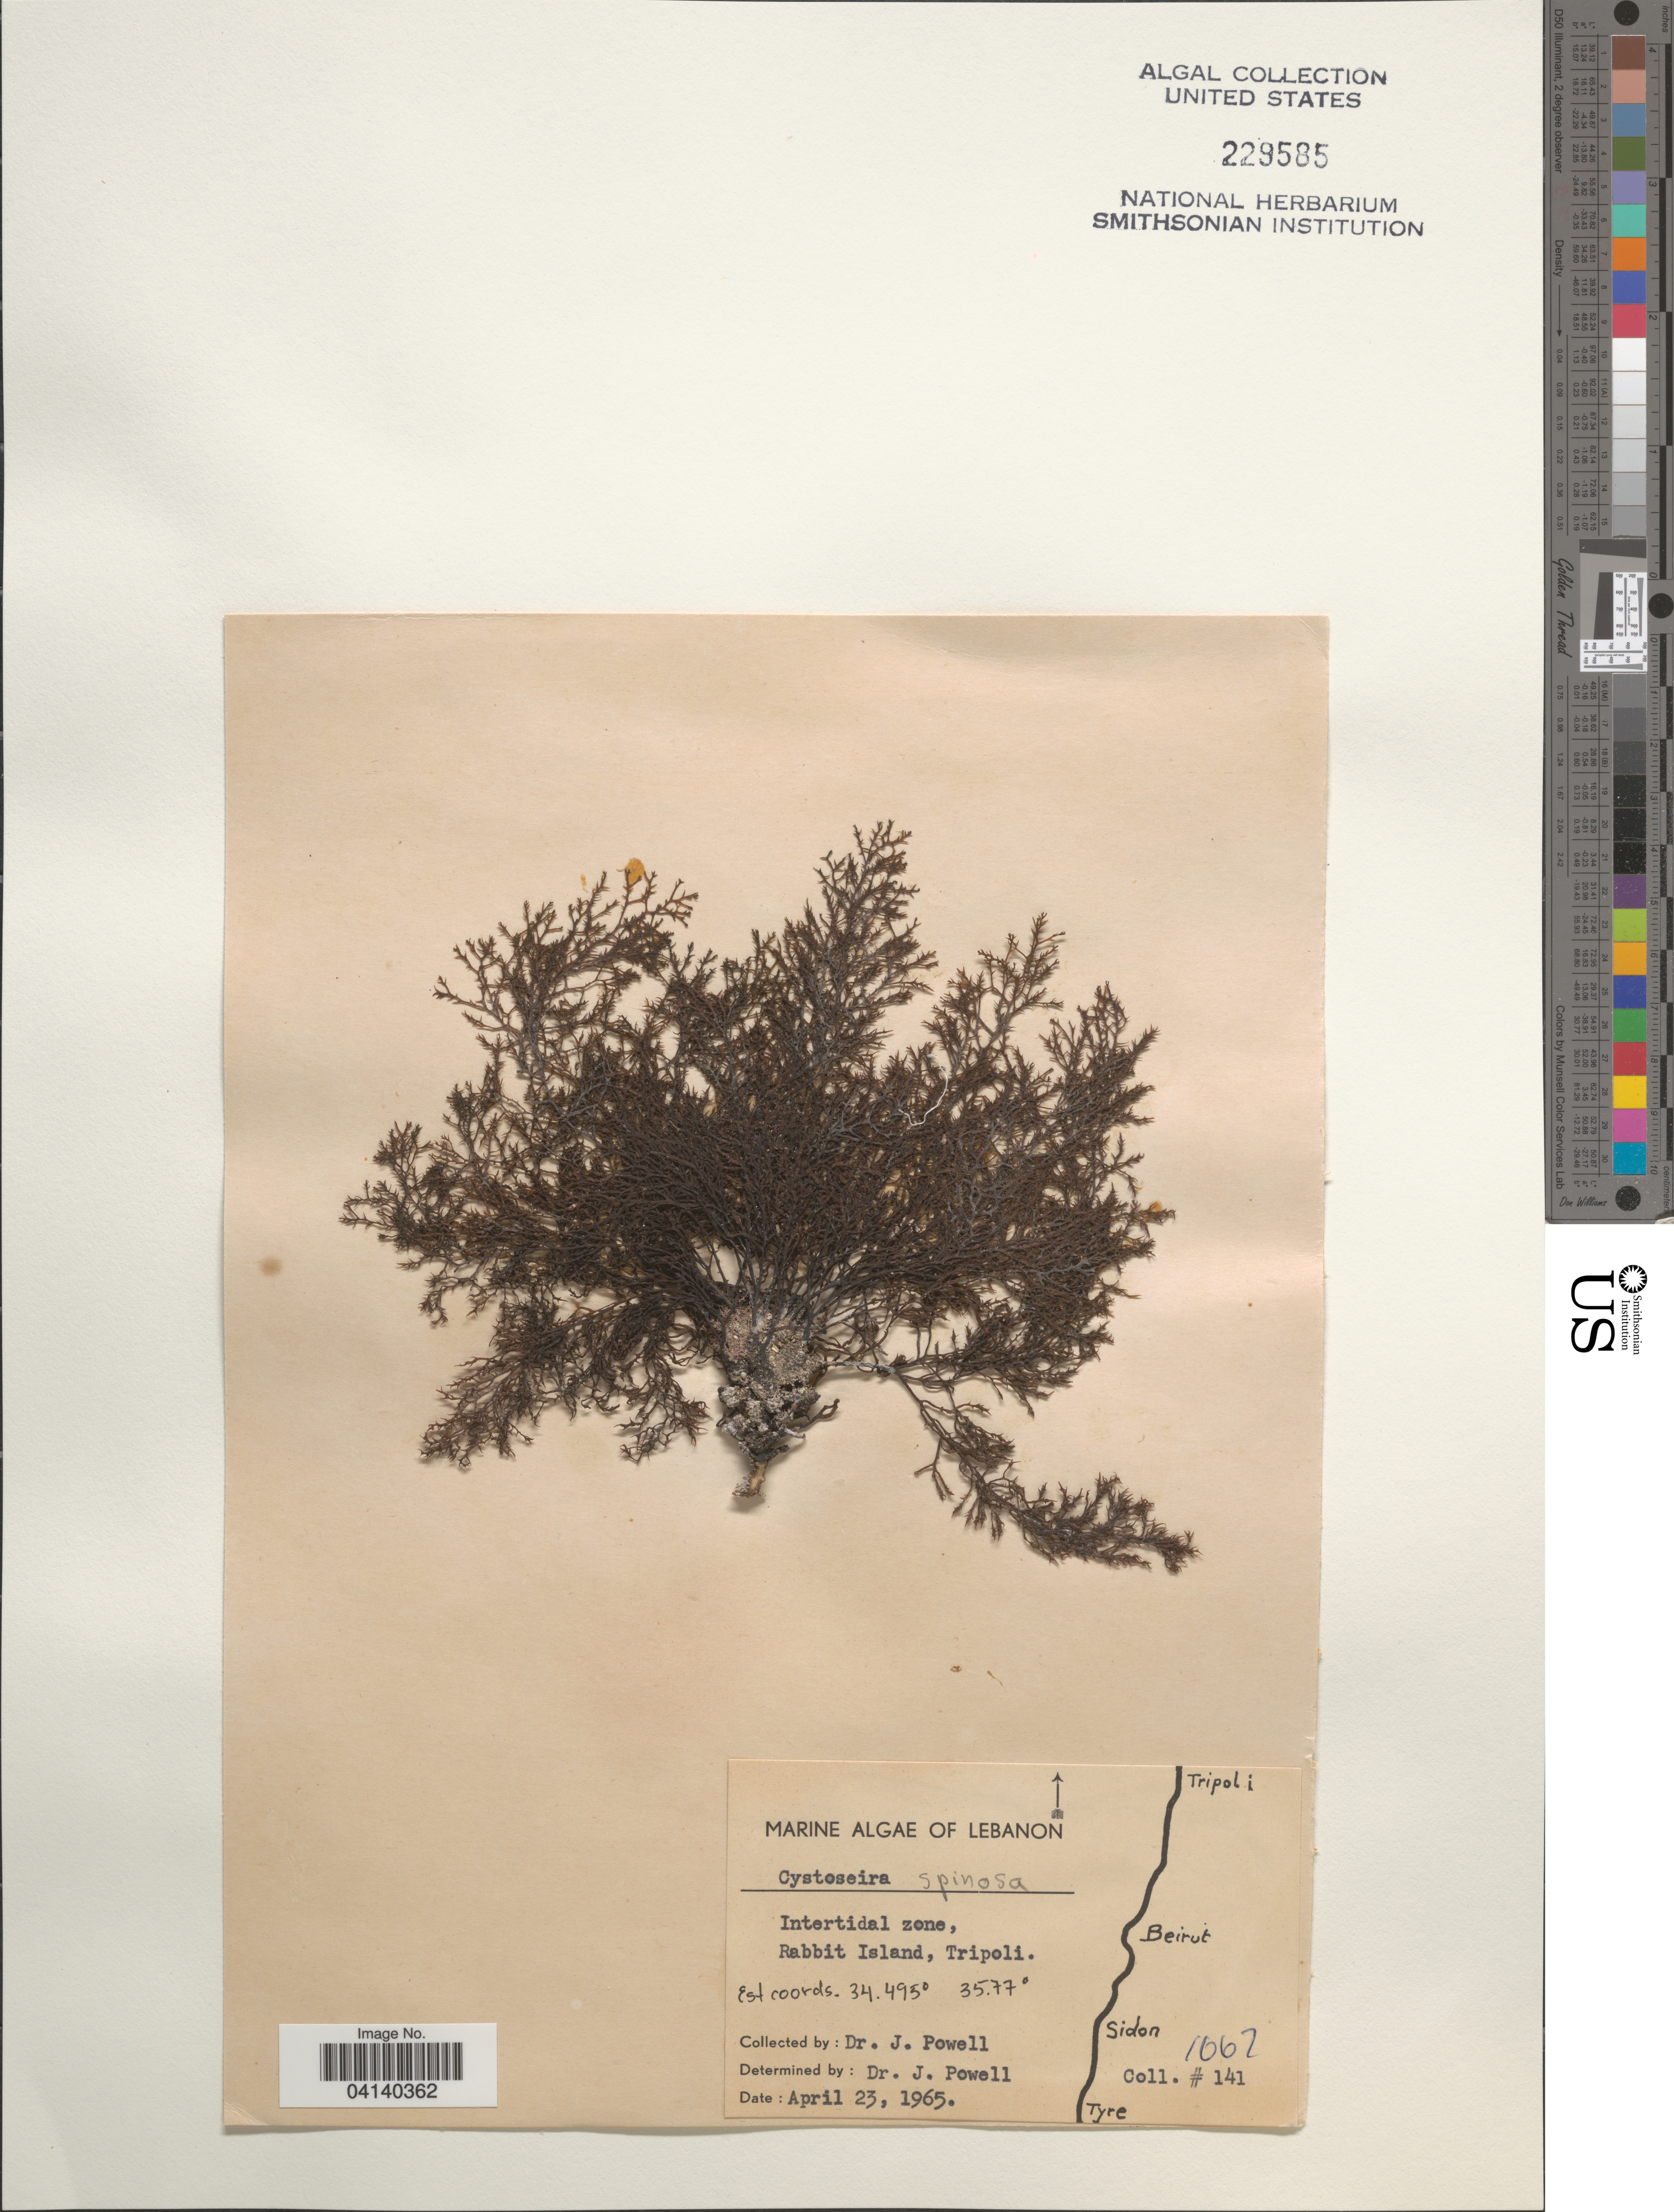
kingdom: Chromista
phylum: Ochrophyta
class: Phaeophyceae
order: Fucales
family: Sargassaceae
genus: Gongolaria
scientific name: Gongolaria montagnei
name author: (J. Agardh) Kuntze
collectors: J. Powell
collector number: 141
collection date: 1965-04-23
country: Lebanon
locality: Intertidal zone, Rabbit Island, Tripoli.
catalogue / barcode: US 229585